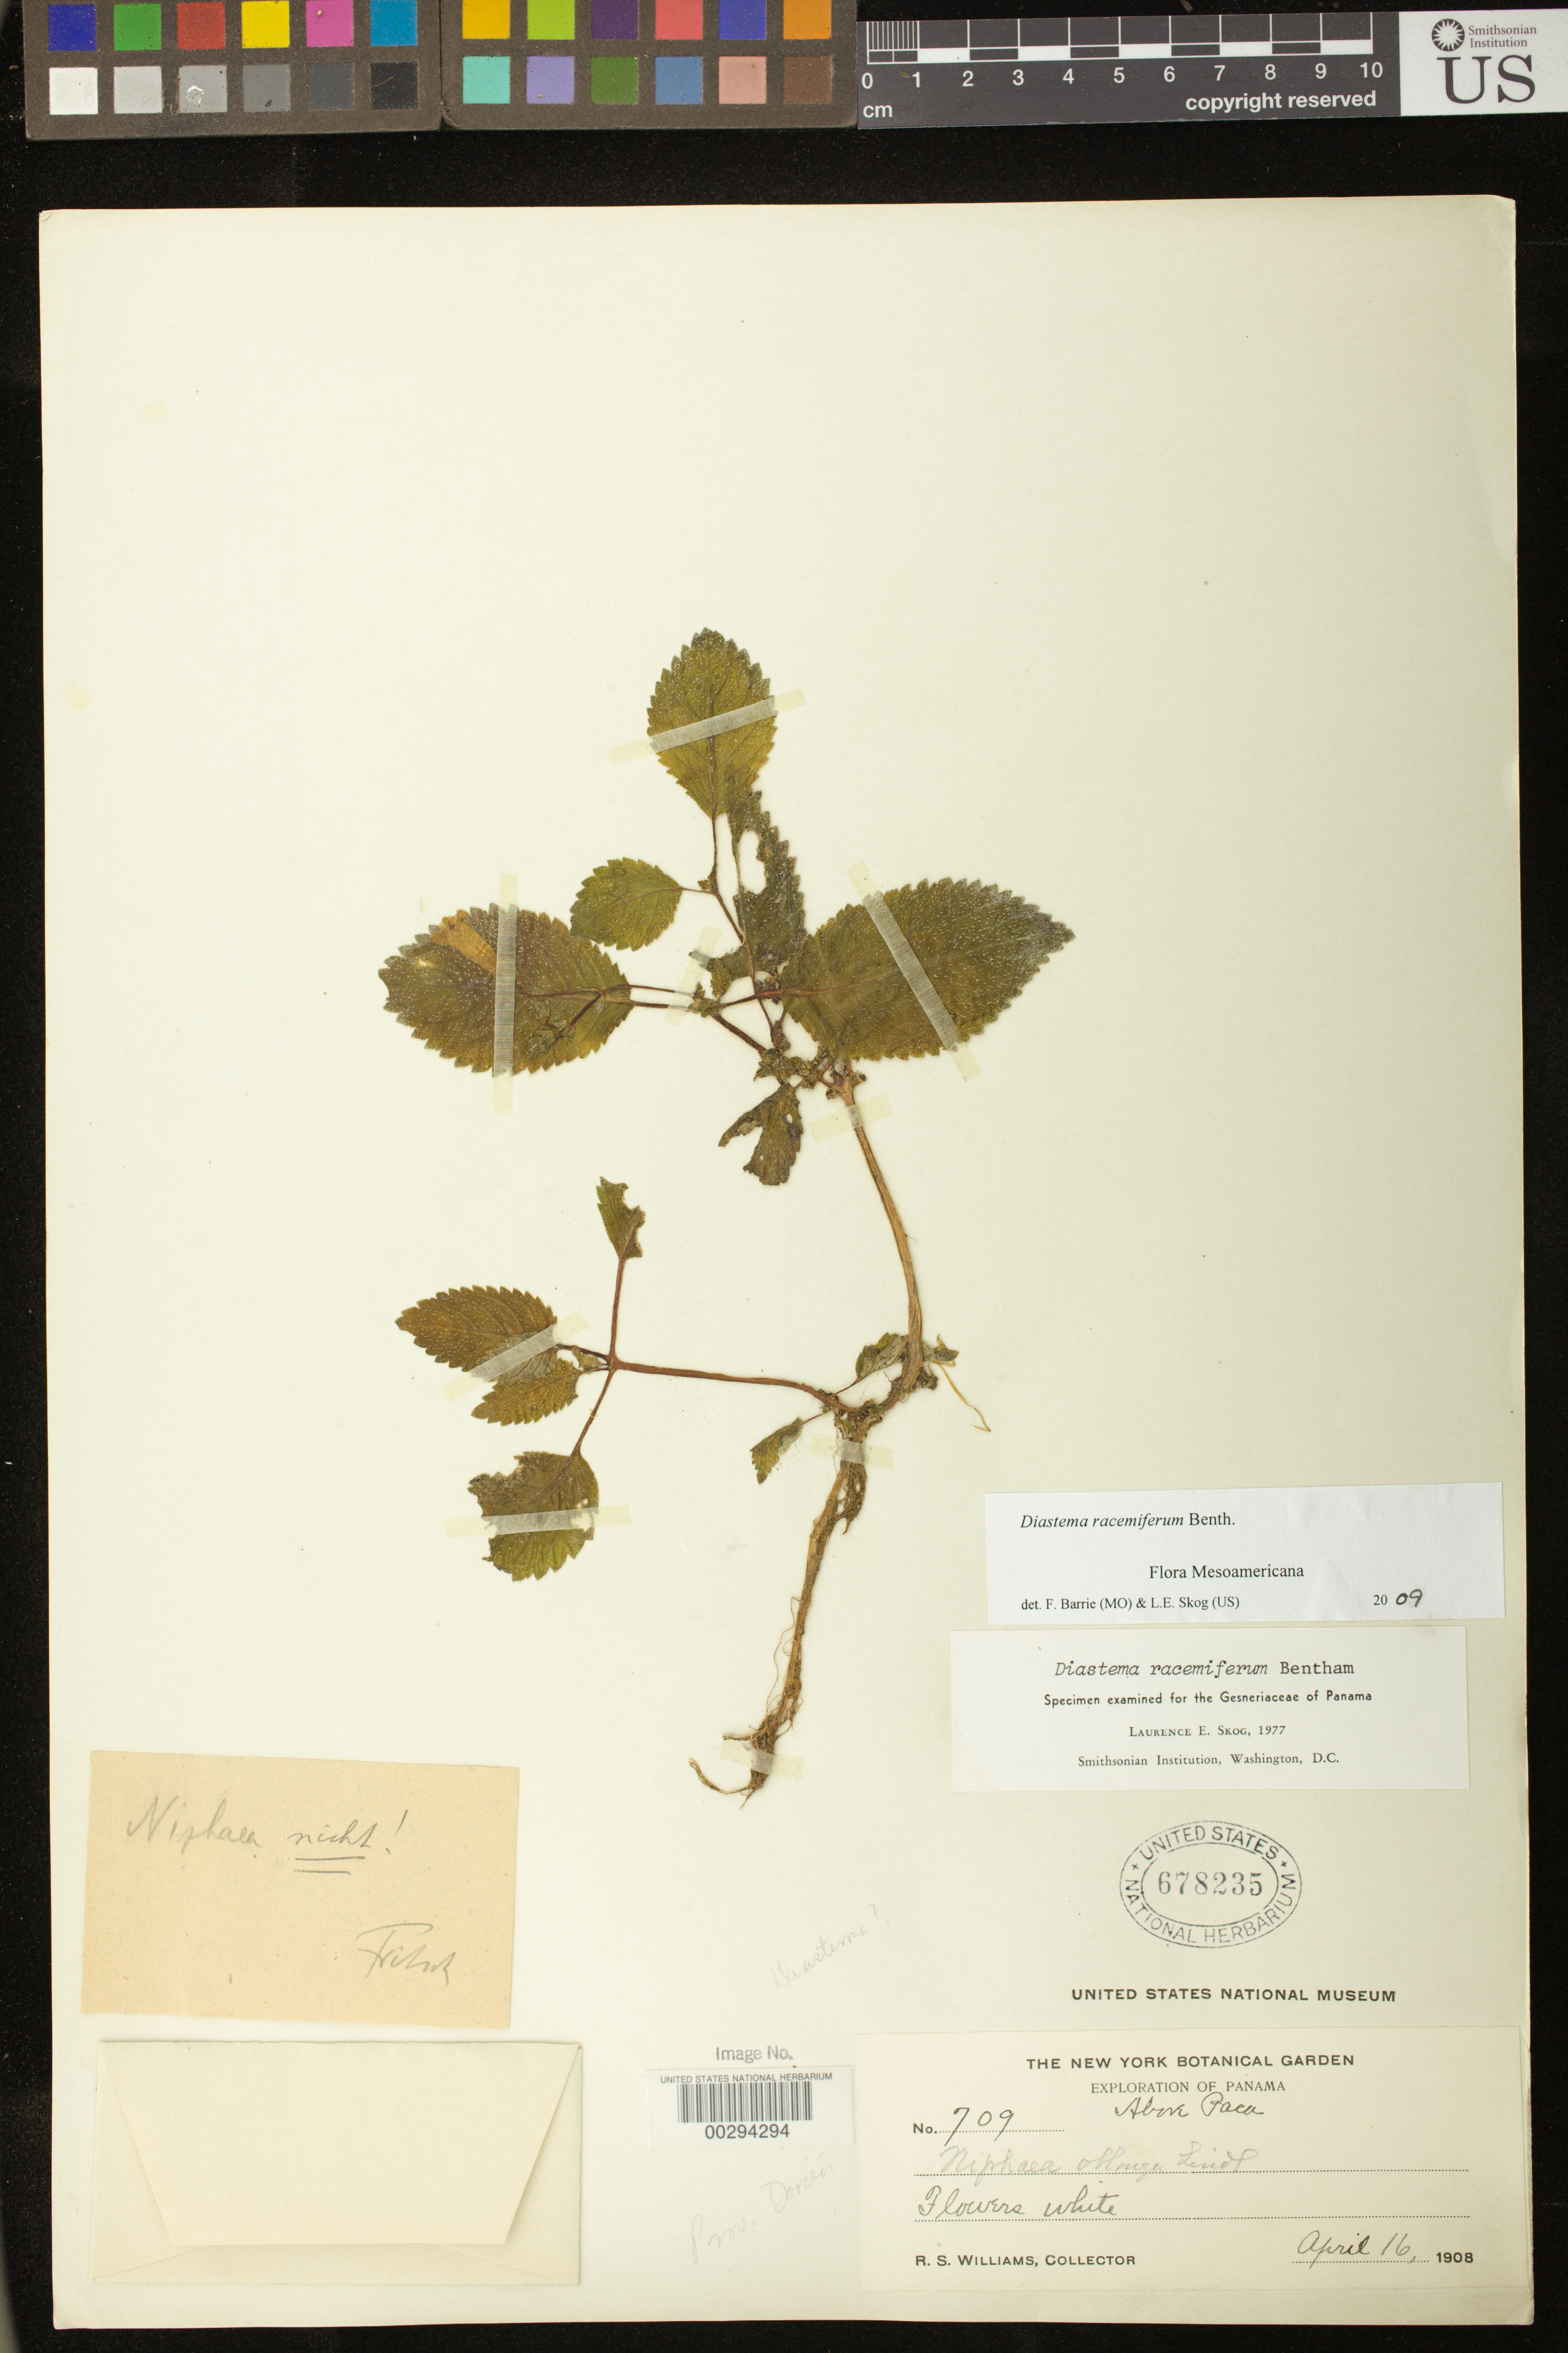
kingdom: Plantae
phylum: Tracheophyta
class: Magnoliopsida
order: Lamiales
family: Gesneriaceae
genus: Diastema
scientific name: Diastema racemiferum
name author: Benth.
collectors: R. S. Williams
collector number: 709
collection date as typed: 16 Apr 1908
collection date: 1908-04-16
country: Panama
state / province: Darién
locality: Above Paca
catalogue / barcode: US 678235